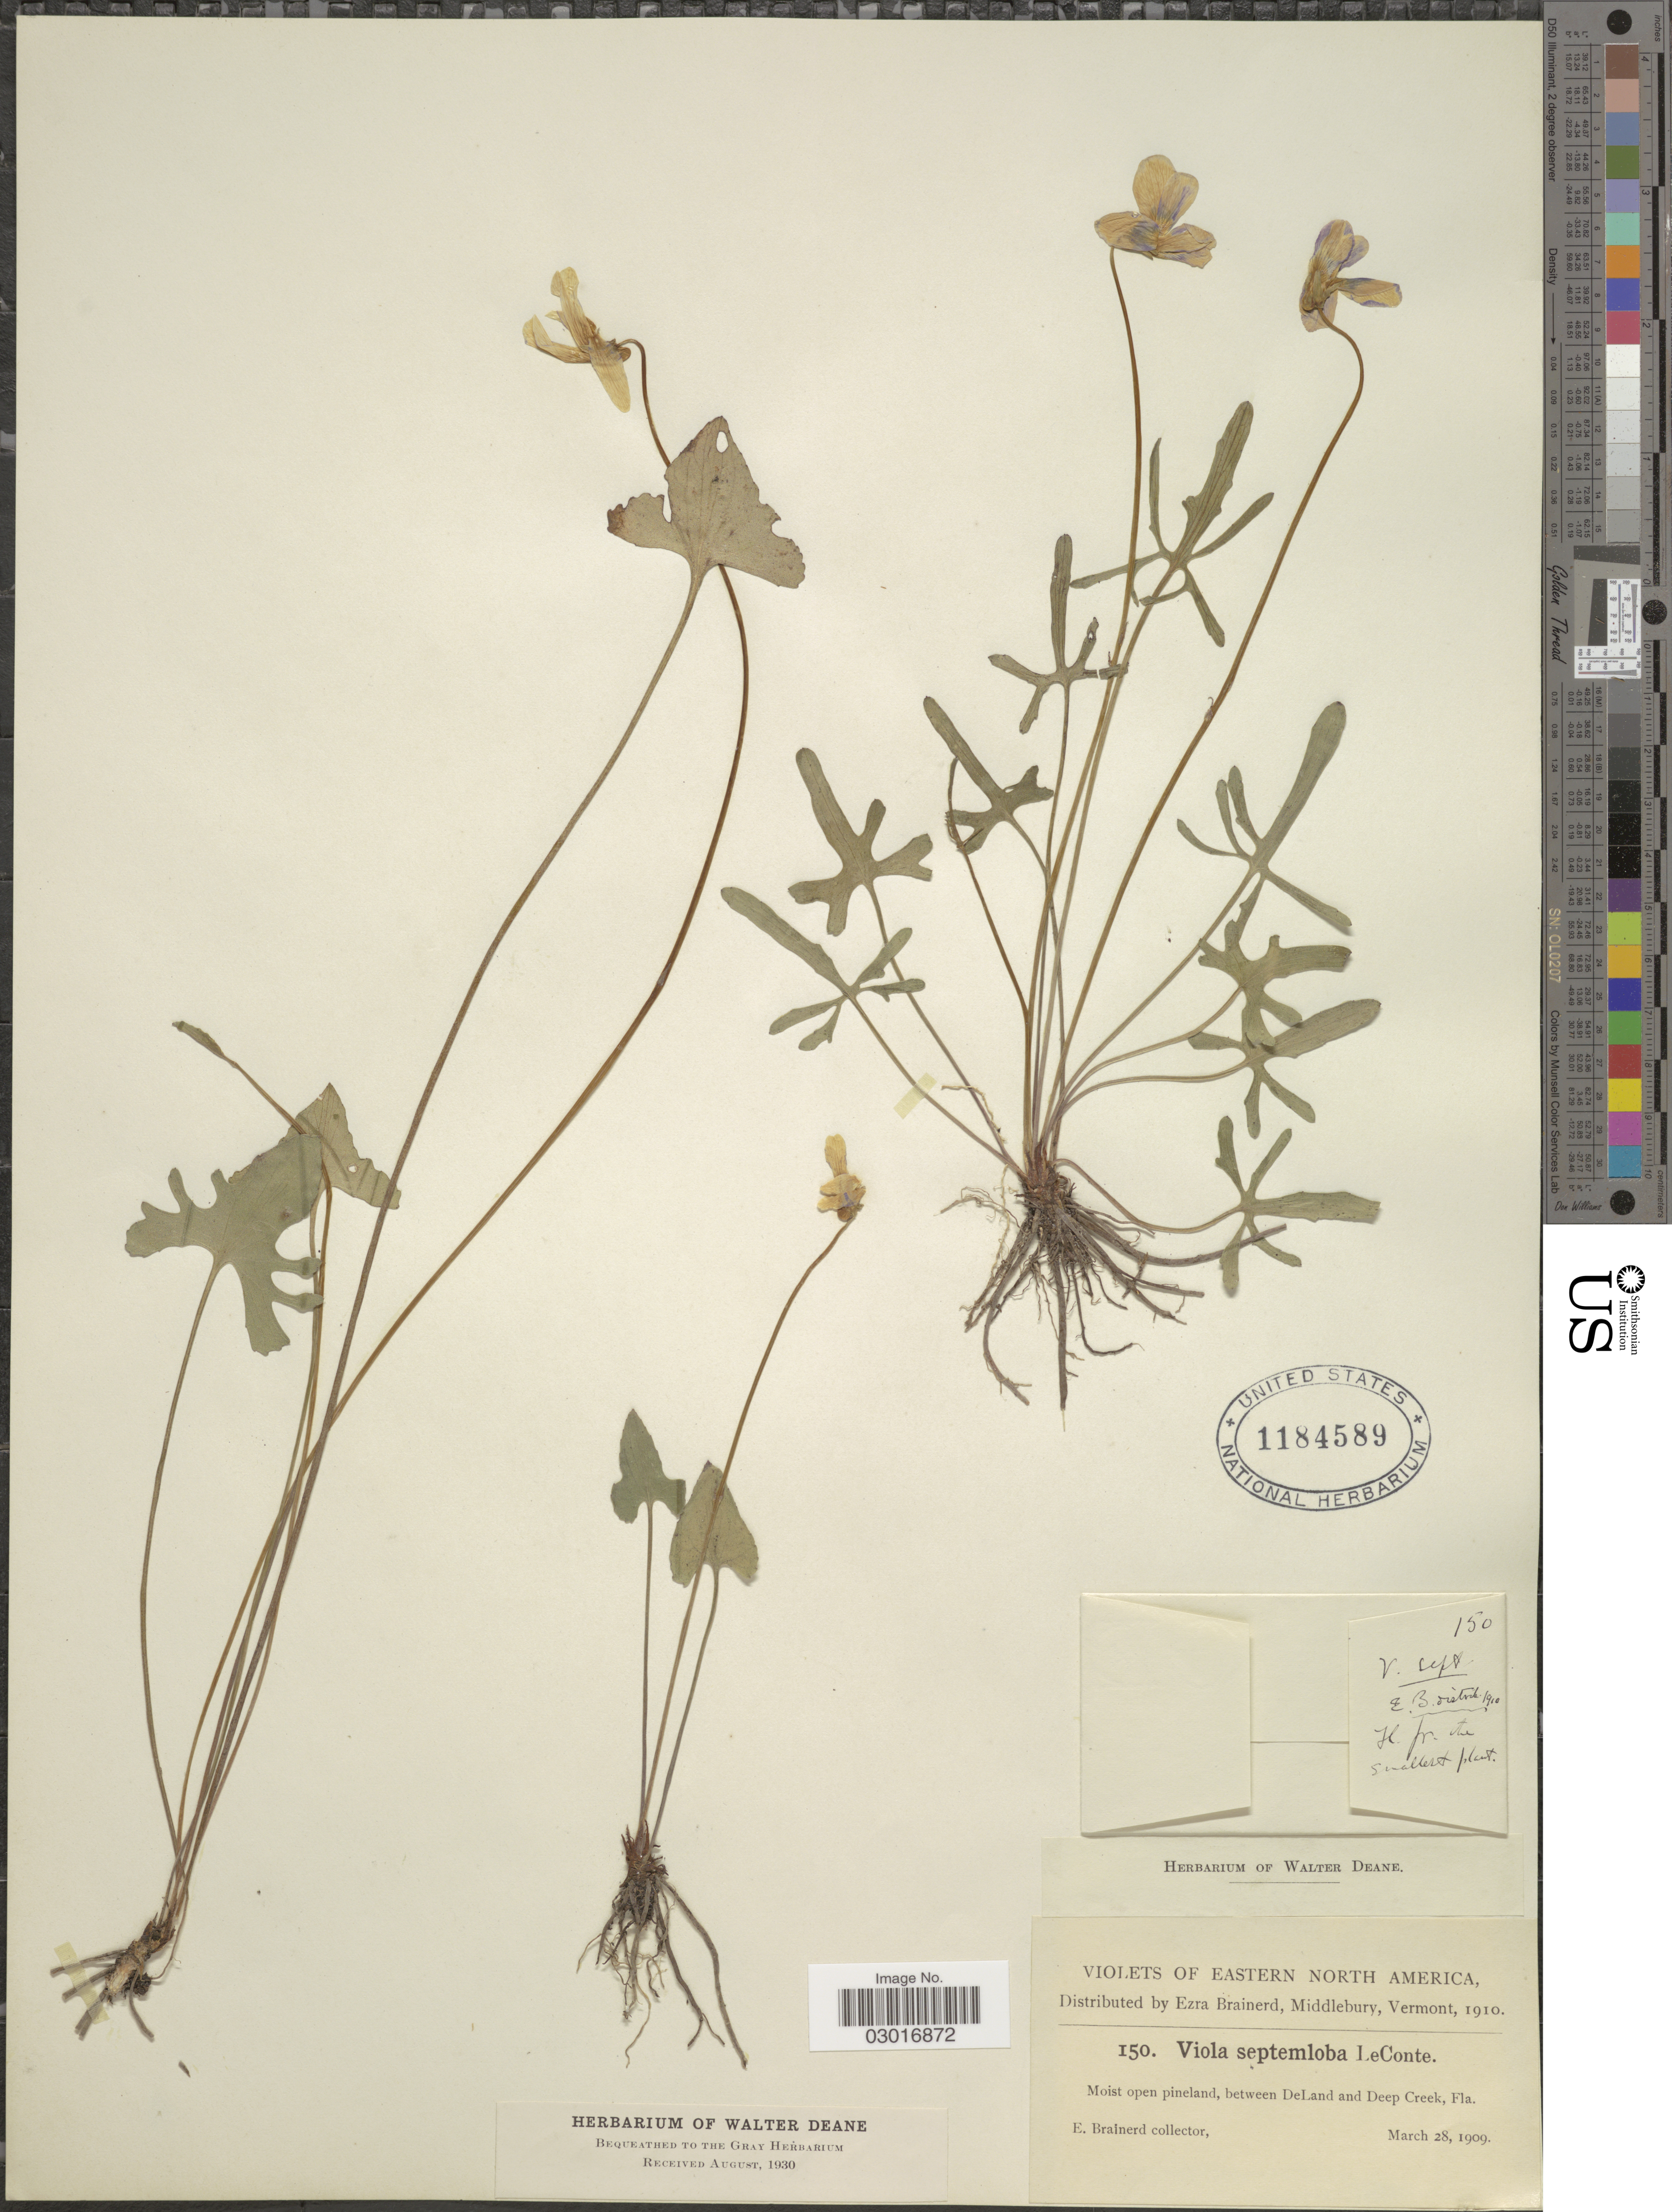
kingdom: Plantae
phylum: Tracheophyta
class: Magnoliopsida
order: Malpighiales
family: Violaceae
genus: Viola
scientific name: Viola septemloba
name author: LeConte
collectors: E. Brainerd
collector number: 150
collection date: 1909-03-28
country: United States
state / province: Florida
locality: Eastern North America. Between DeLand and Deep Creek.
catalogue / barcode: US 1184589